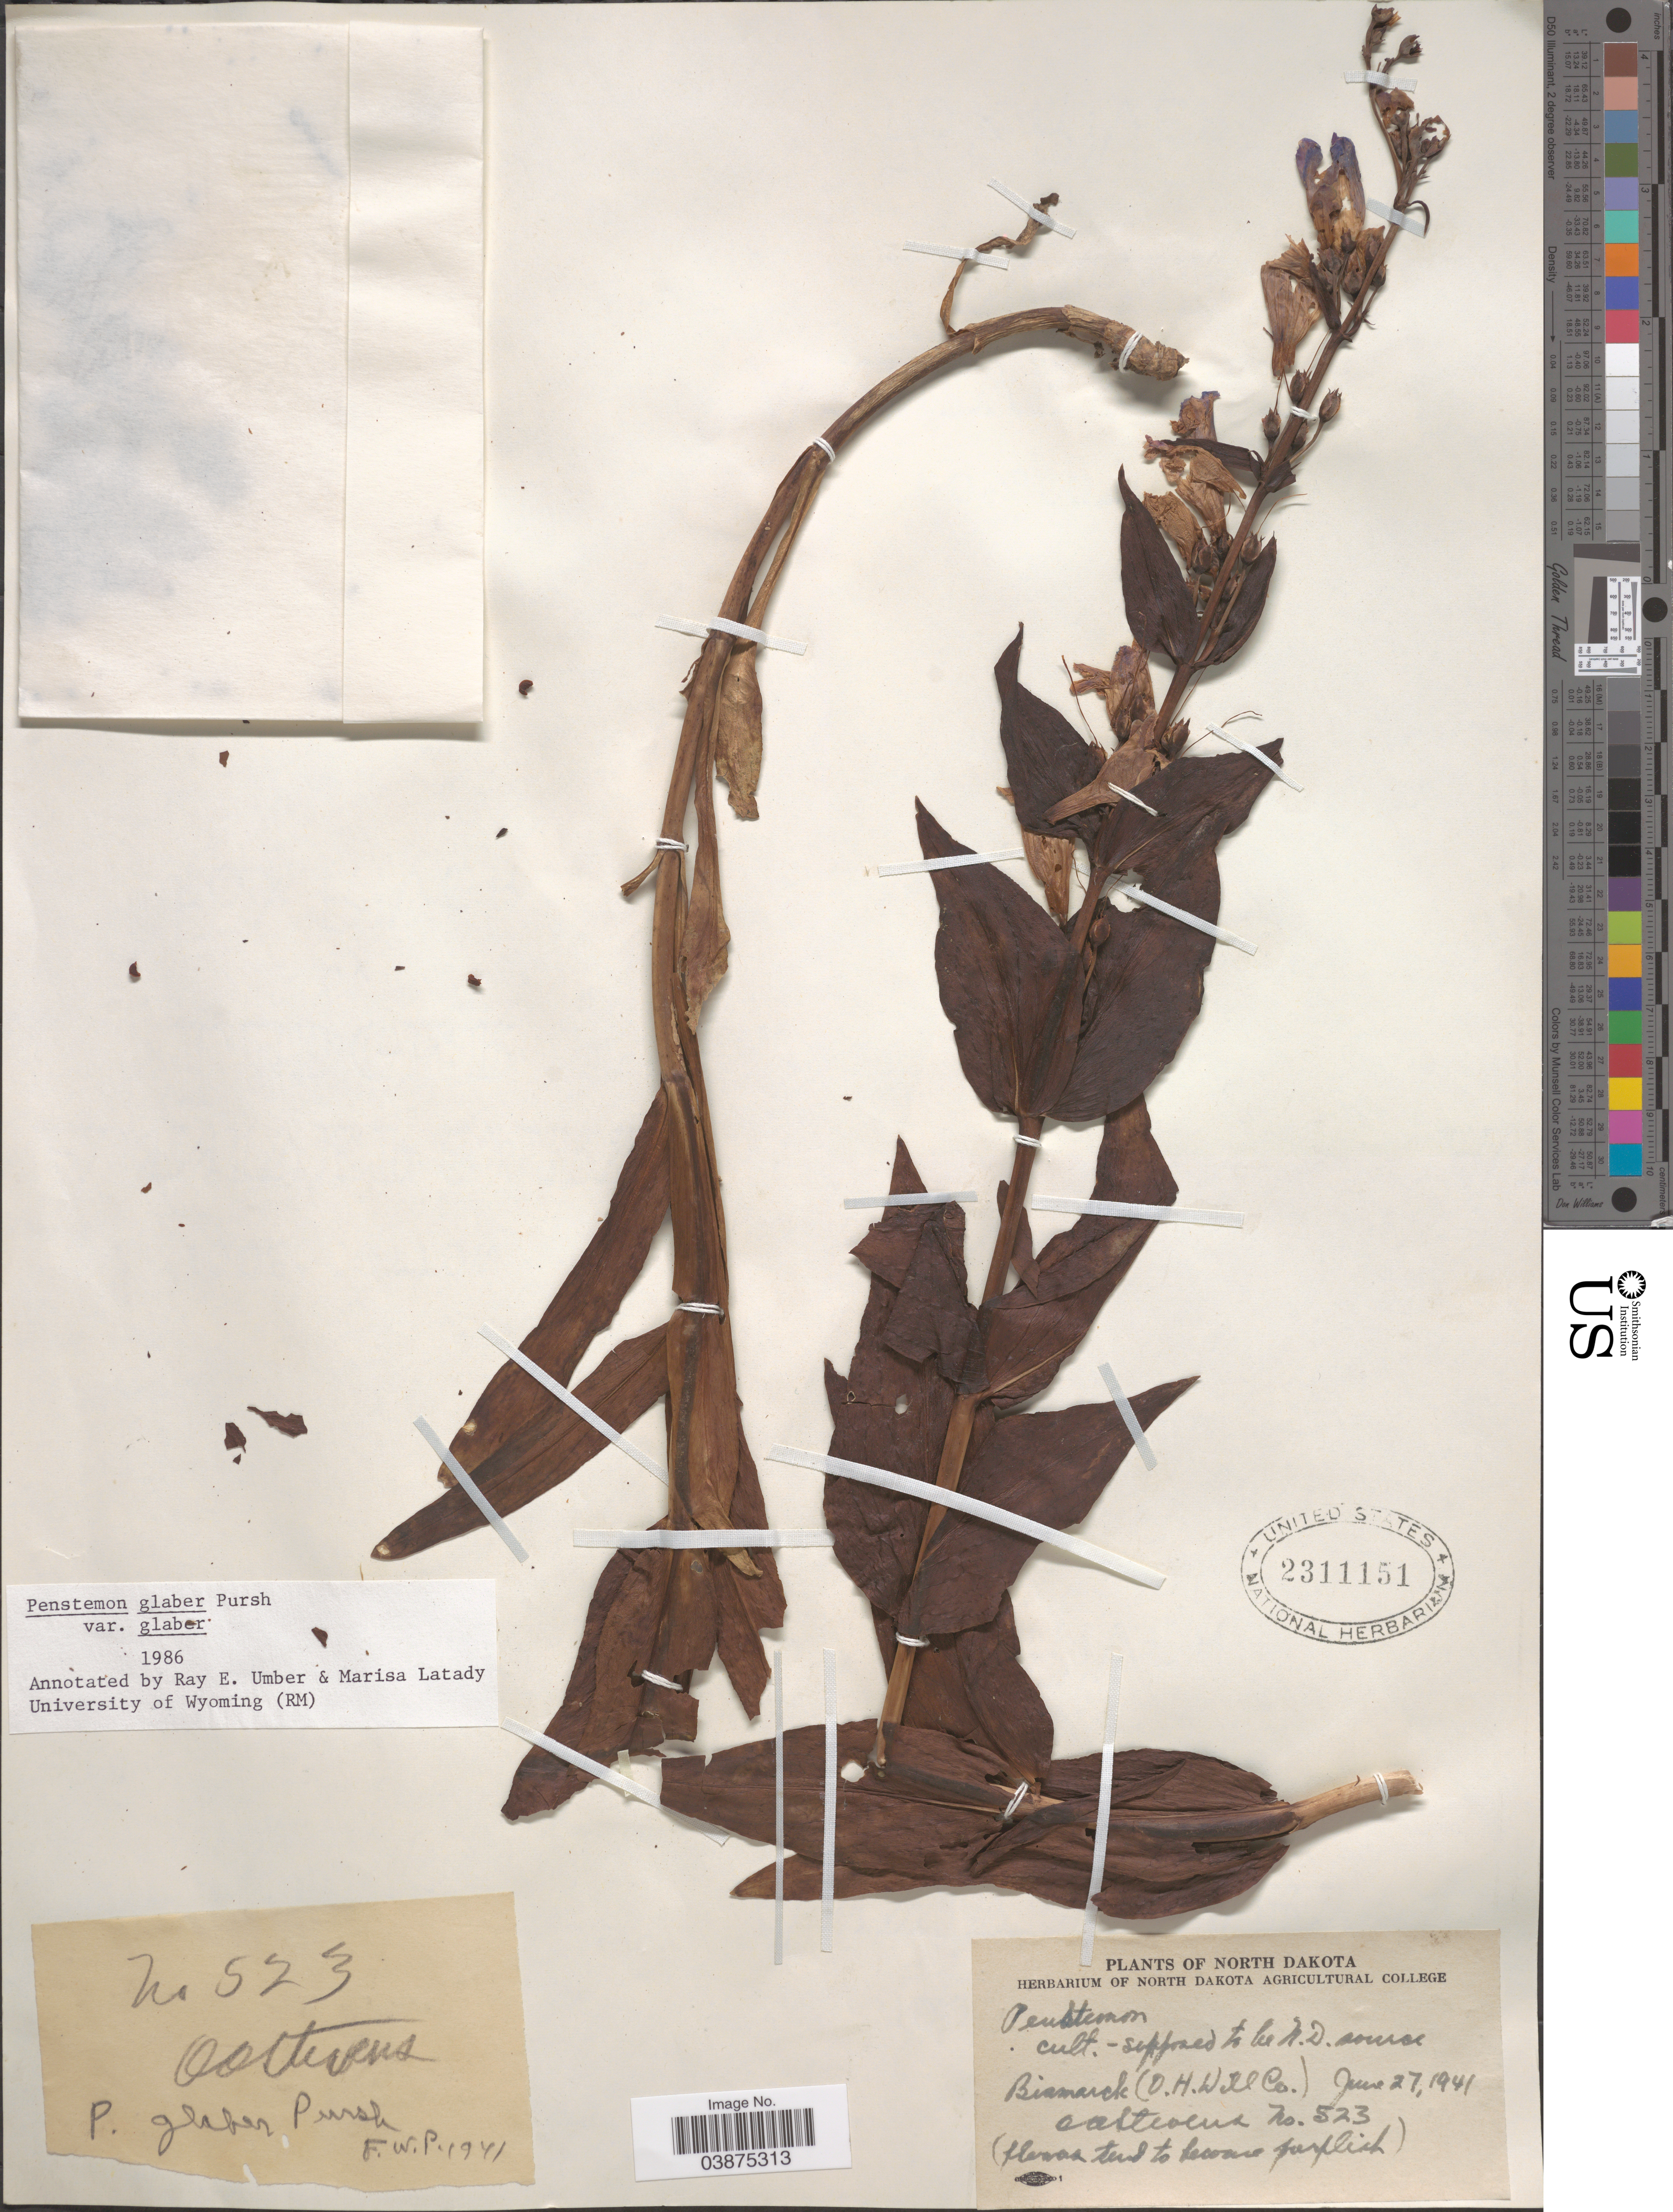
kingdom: Plantae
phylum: Tracheophyta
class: Magnoliopsida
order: Lamiales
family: Plantaginaceae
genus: Penstemon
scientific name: Penstemon glaber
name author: Pursh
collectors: O. A. Stevens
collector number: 523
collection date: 1941-06-27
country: United States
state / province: North Dakota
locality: Bismarck (O.H.Will Co.).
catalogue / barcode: US 2311151